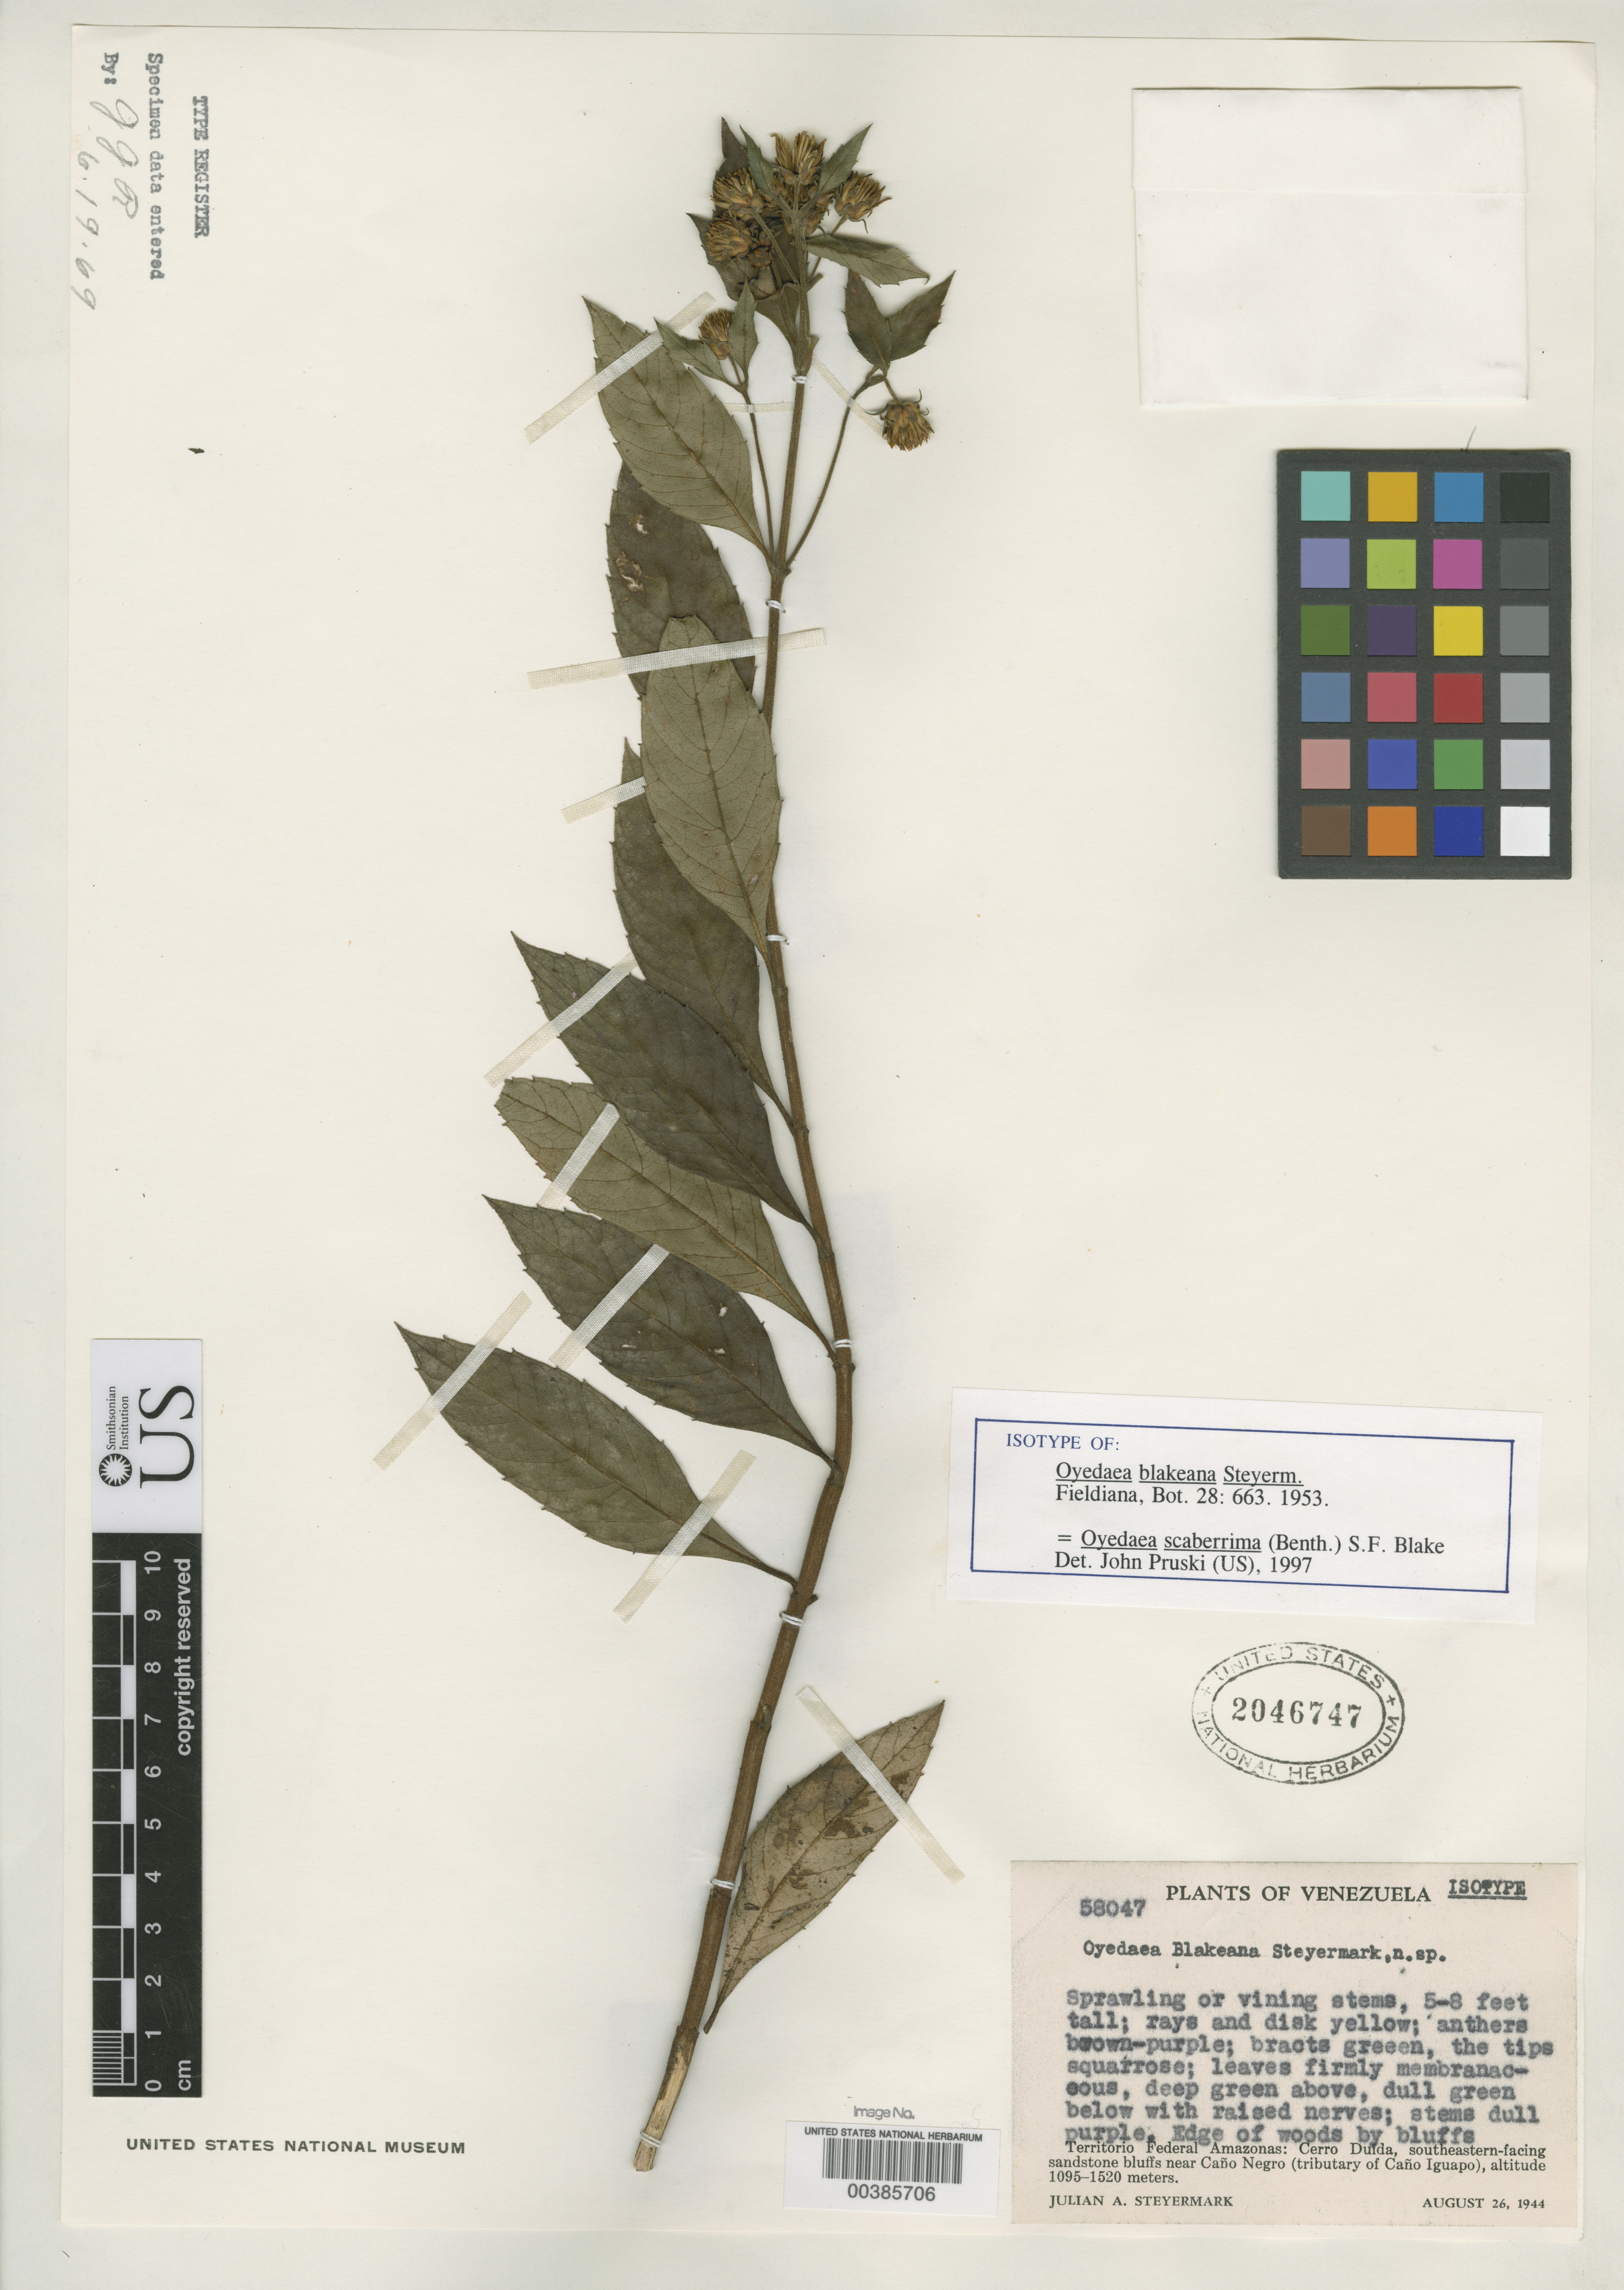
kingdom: Plantae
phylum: Tracheophyta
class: Magnoliopsida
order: Asterales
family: Asteraceae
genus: Oyedaea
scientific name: Oyedaea blakeana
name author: Steyerm.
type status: Isotype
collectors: J. Steyermark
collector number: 58047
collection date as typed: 26 Aug 1944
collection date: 1944-08-26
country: Venezuela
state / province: Amazonas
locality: Cerro Duida, SE facing sandstone bluffs near Cano Negro, tributary of Cano Iguapo.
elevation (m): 1095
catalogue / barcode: US 2046747